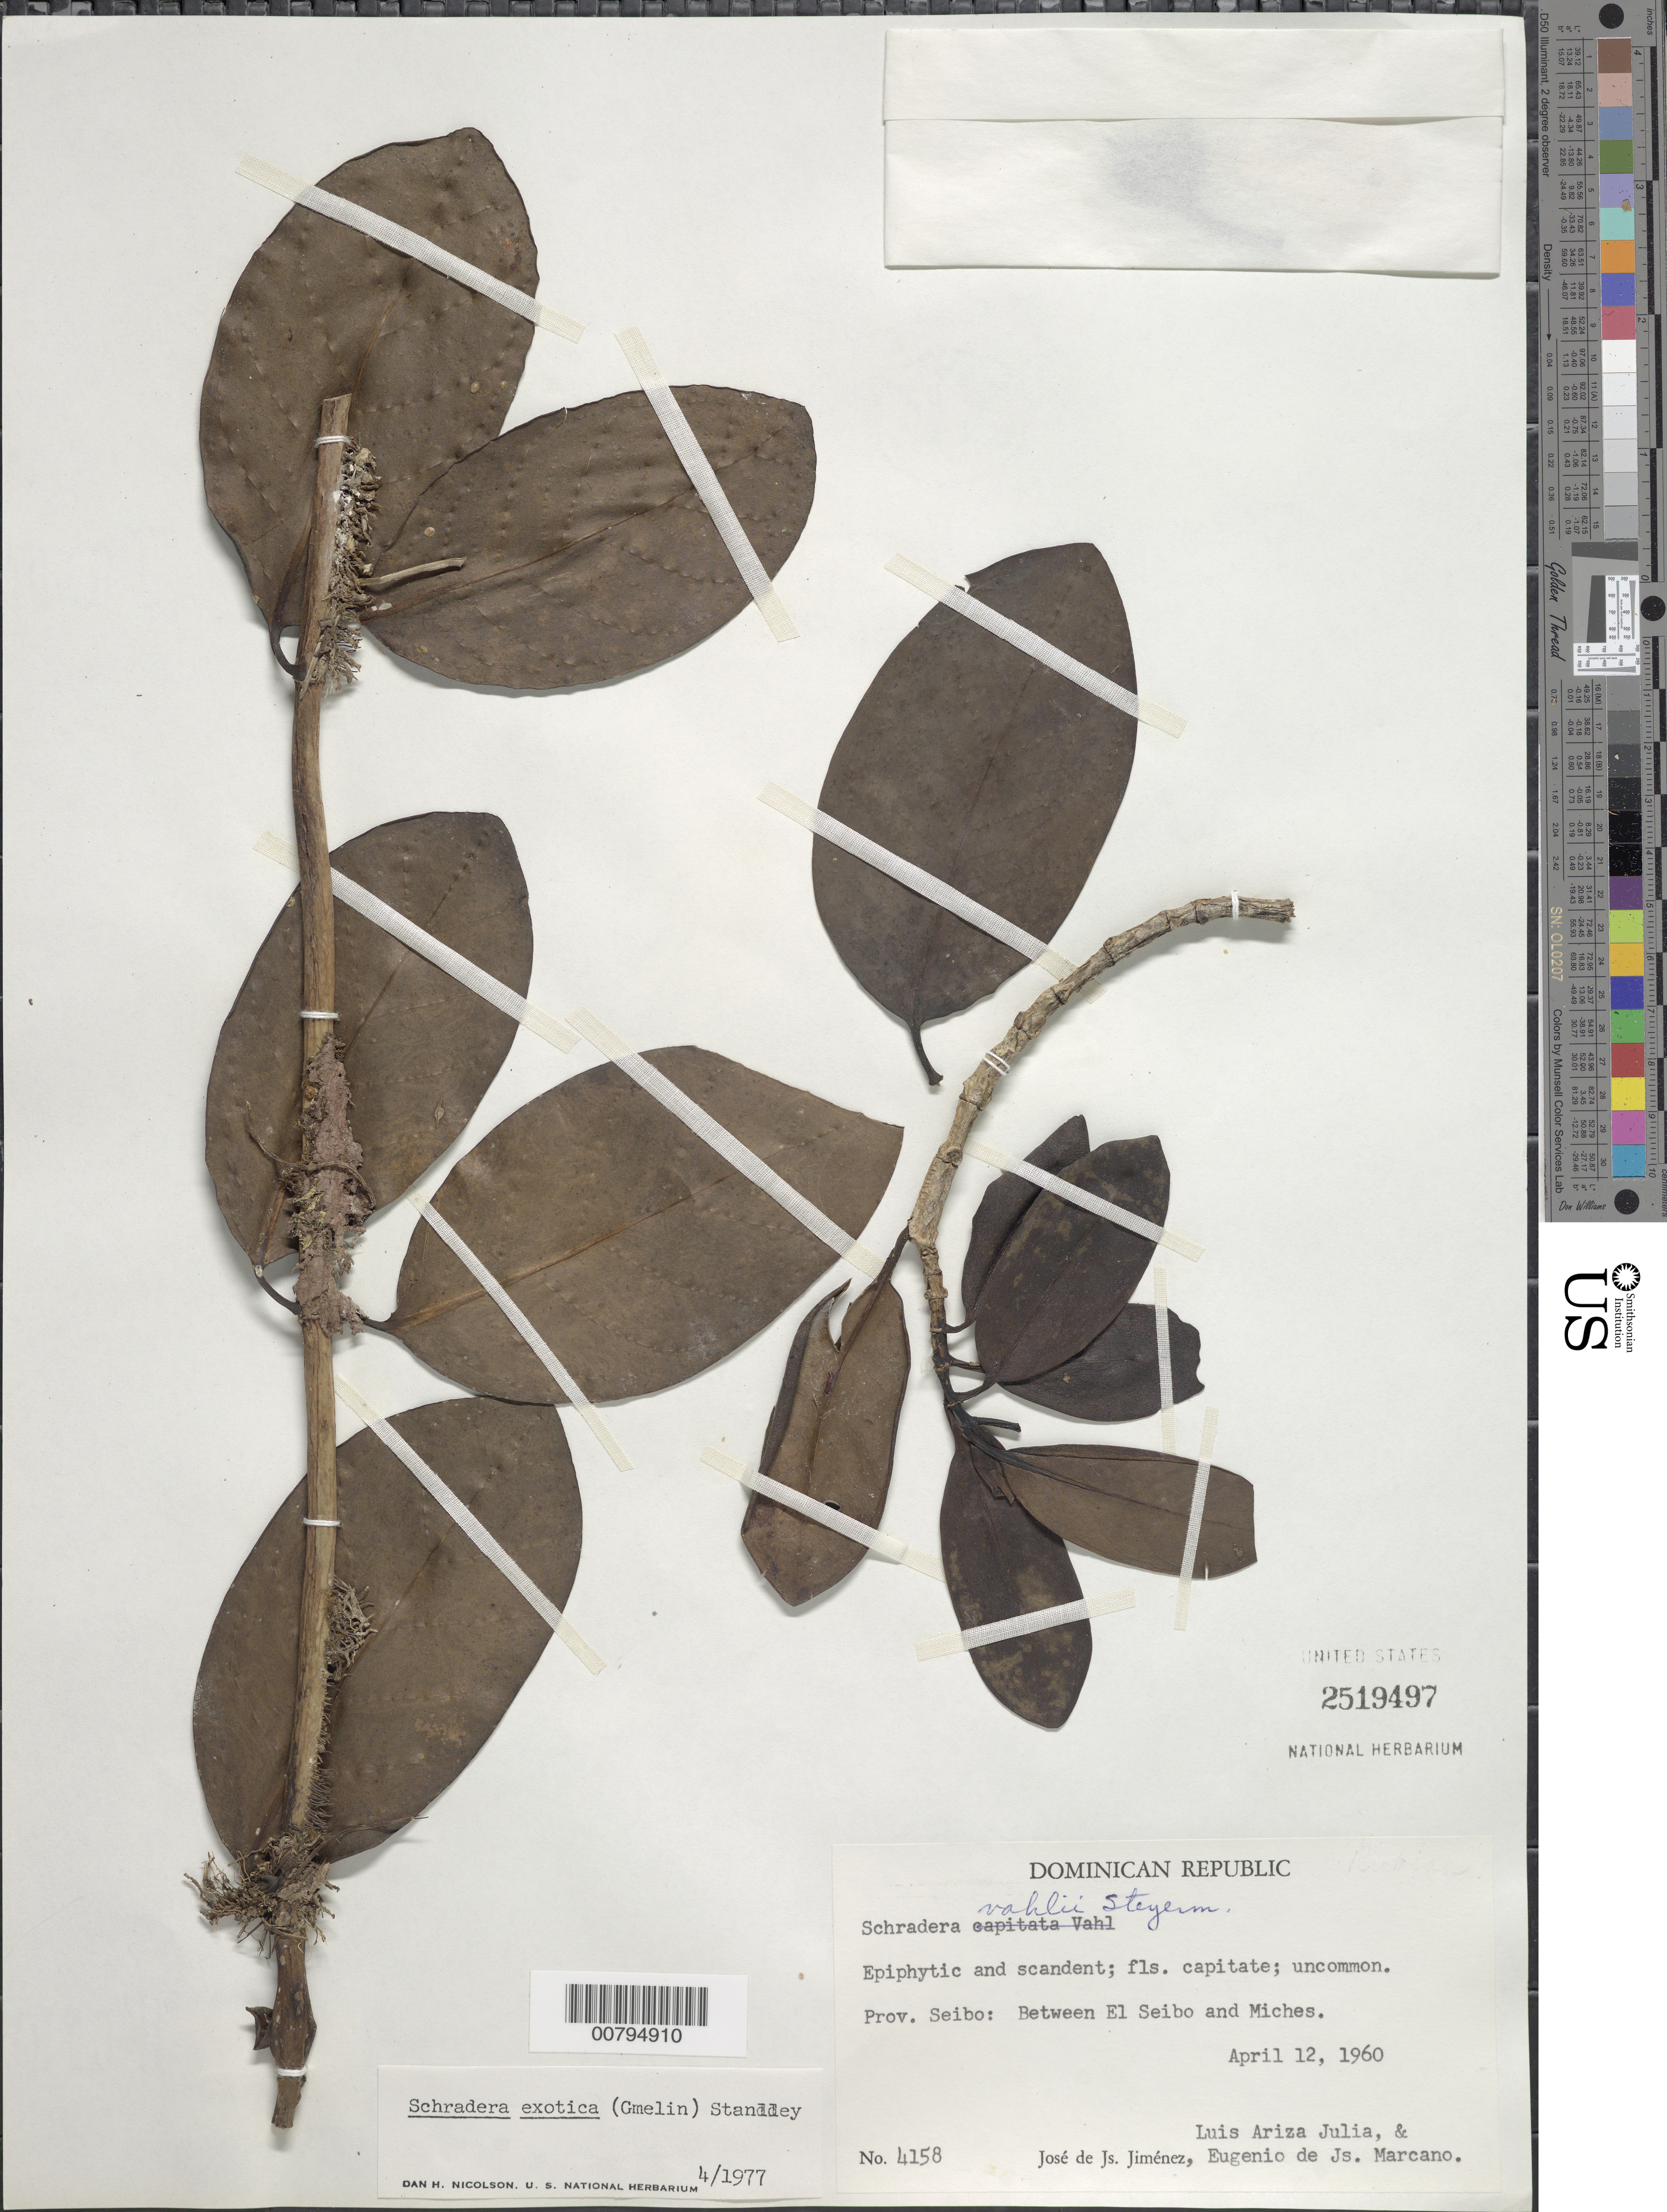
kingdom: Plantae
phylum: Tracheophyta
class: Magnoliopsida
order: Gentianales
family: Rubiaceae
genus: Schradera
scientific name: Schradera exotica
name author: (J.F. Gmel.) Standl.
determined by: Nicolson, Dan H.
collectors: J. J. Jiménez Almonte, L. Julia & E. J. Marcano F.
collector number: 4158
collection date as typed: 12 Apr 1960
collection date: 1960-04-12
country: Dominican Republic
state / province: El Seibo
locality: Between El Seibo and Miches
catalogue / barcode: US 2519497